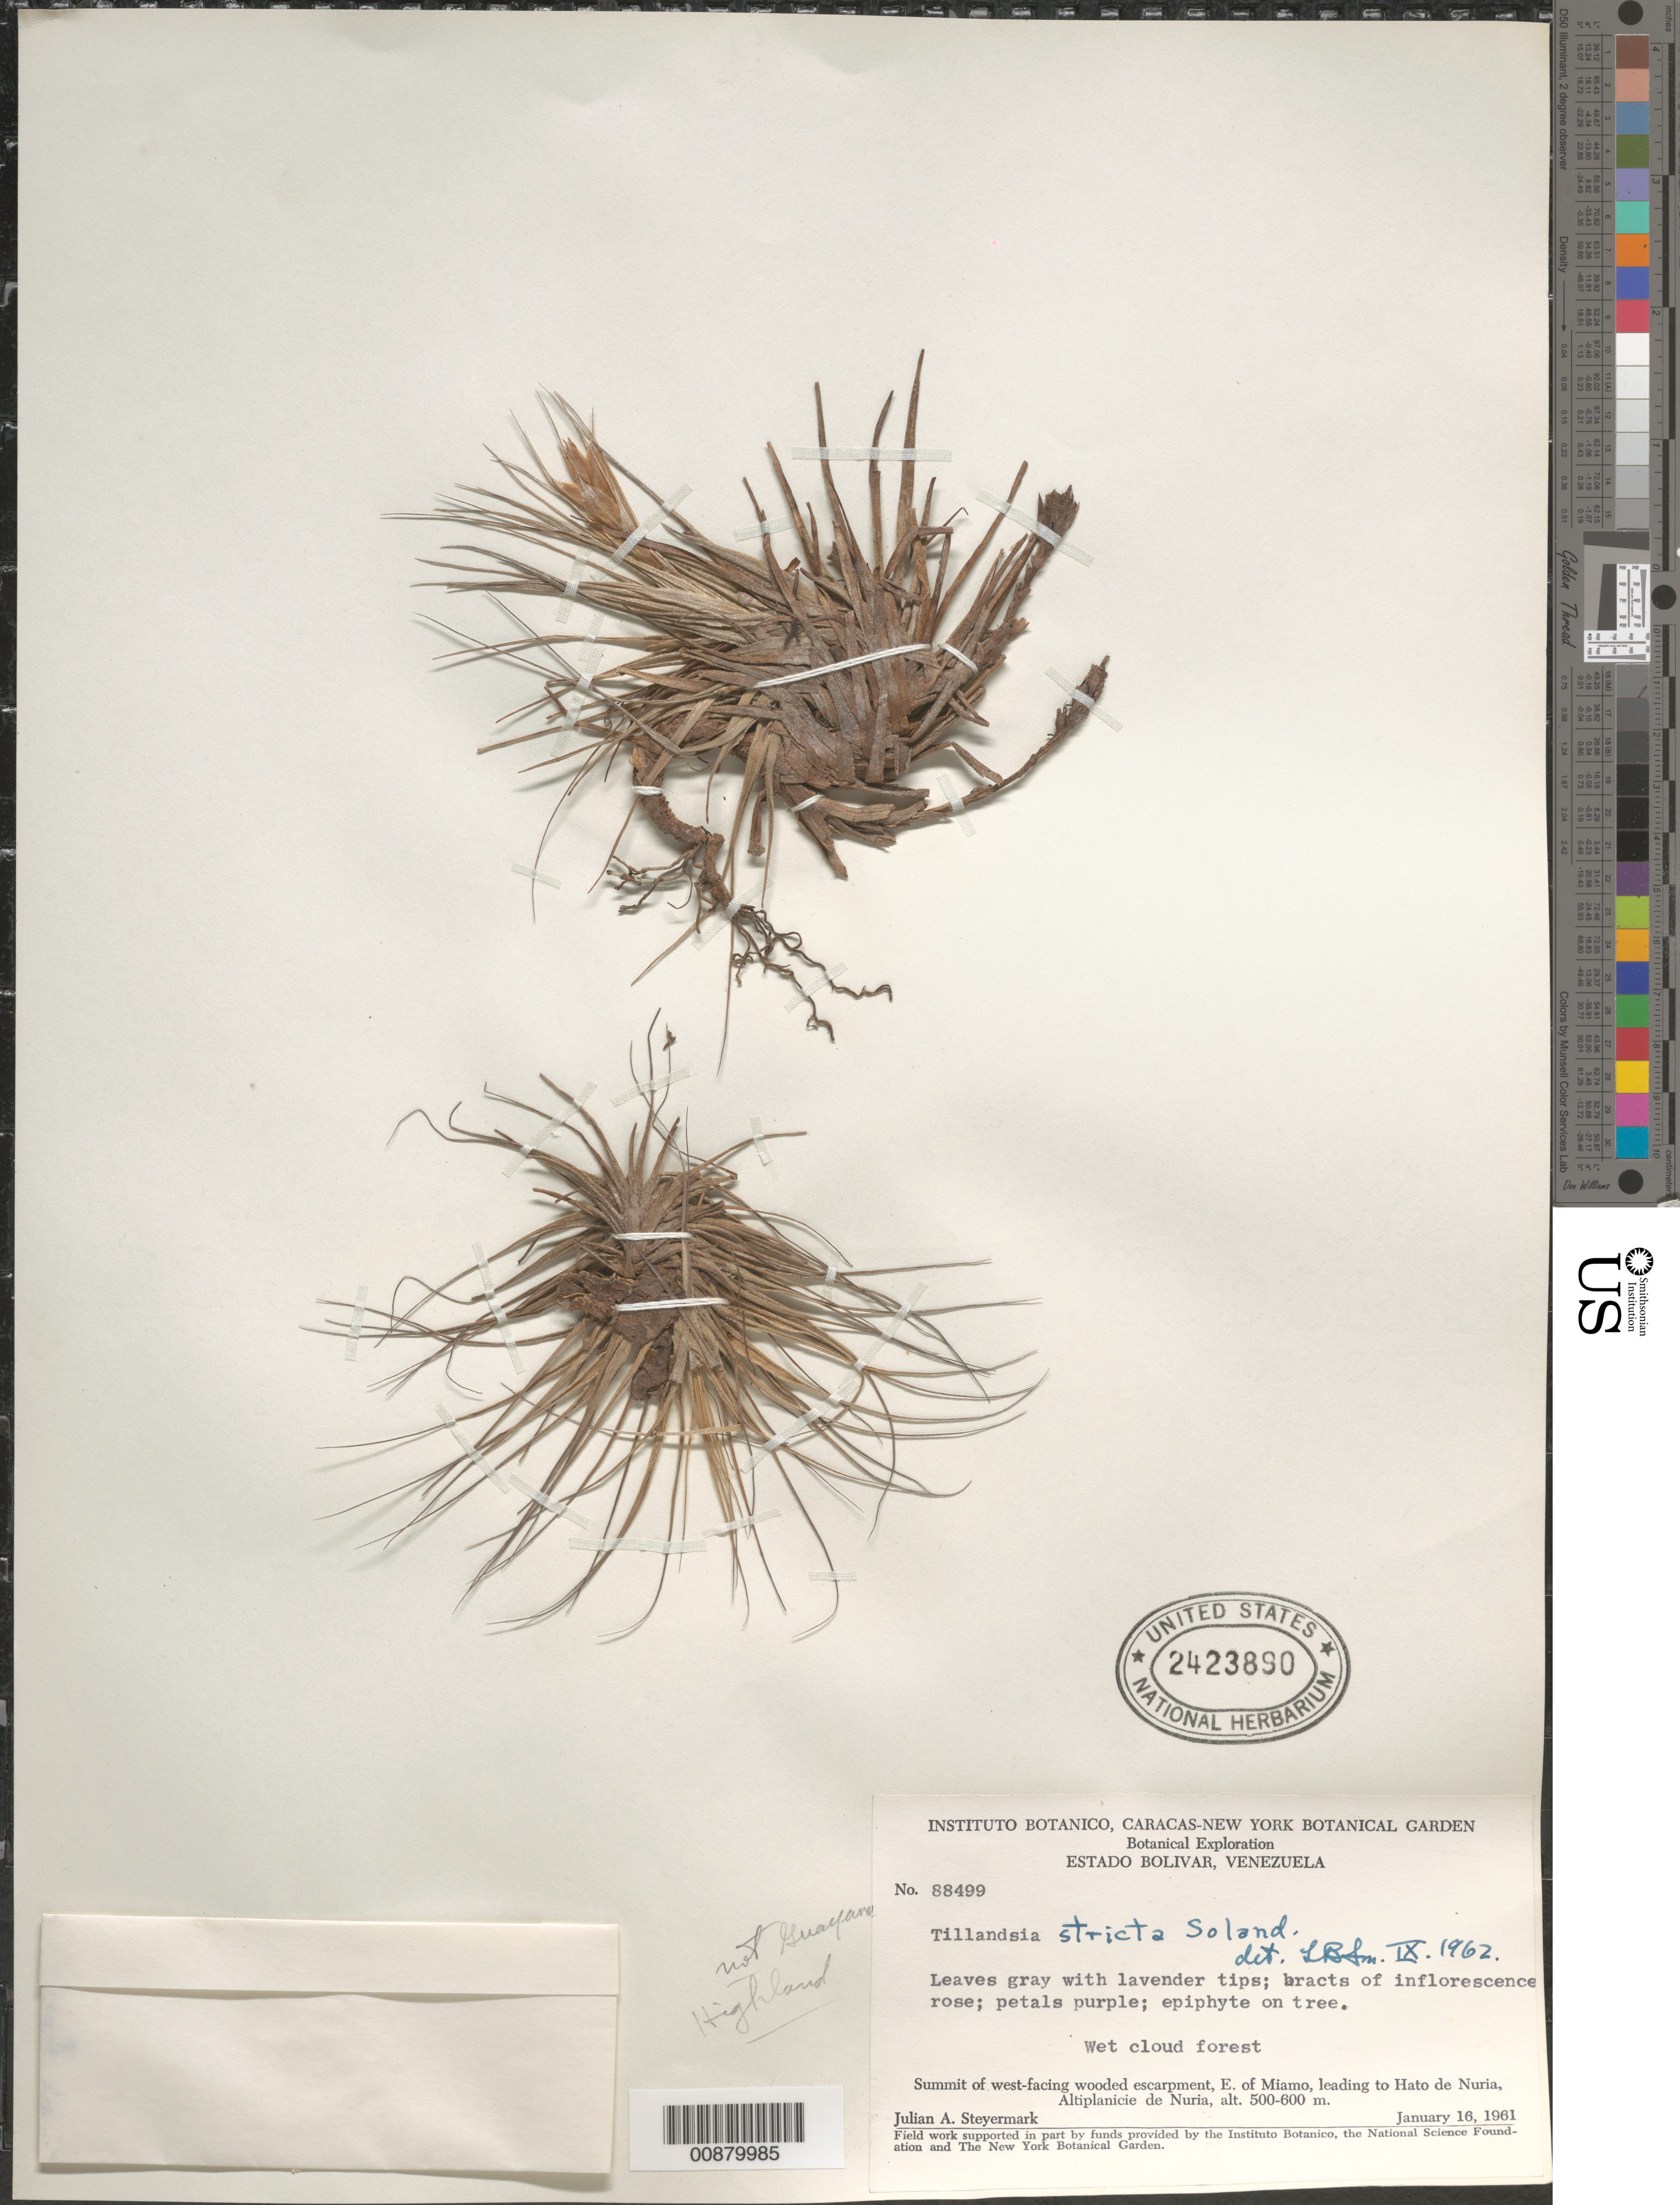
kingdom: Plantae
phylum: Tracheophyta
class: Liliopsida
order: Poales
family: Bromeliaceae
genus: Tillandsia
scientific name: Tillandsia stricta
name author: Sol. ex Ker Gawl.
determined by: Smith, Lyman B., (US), NMNH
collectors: J. Steyermark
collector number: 88499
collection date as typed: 16-Jan-61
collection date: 1961-01-16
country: Venezuela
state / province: Bolívar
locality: Miamo, E of, leading to Hato de Nuria, Altiplanicie de Nuria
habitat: On tree; wet cloud forest; summit of west-facing wooded escarpment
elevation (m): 500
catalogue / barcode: US 2423890